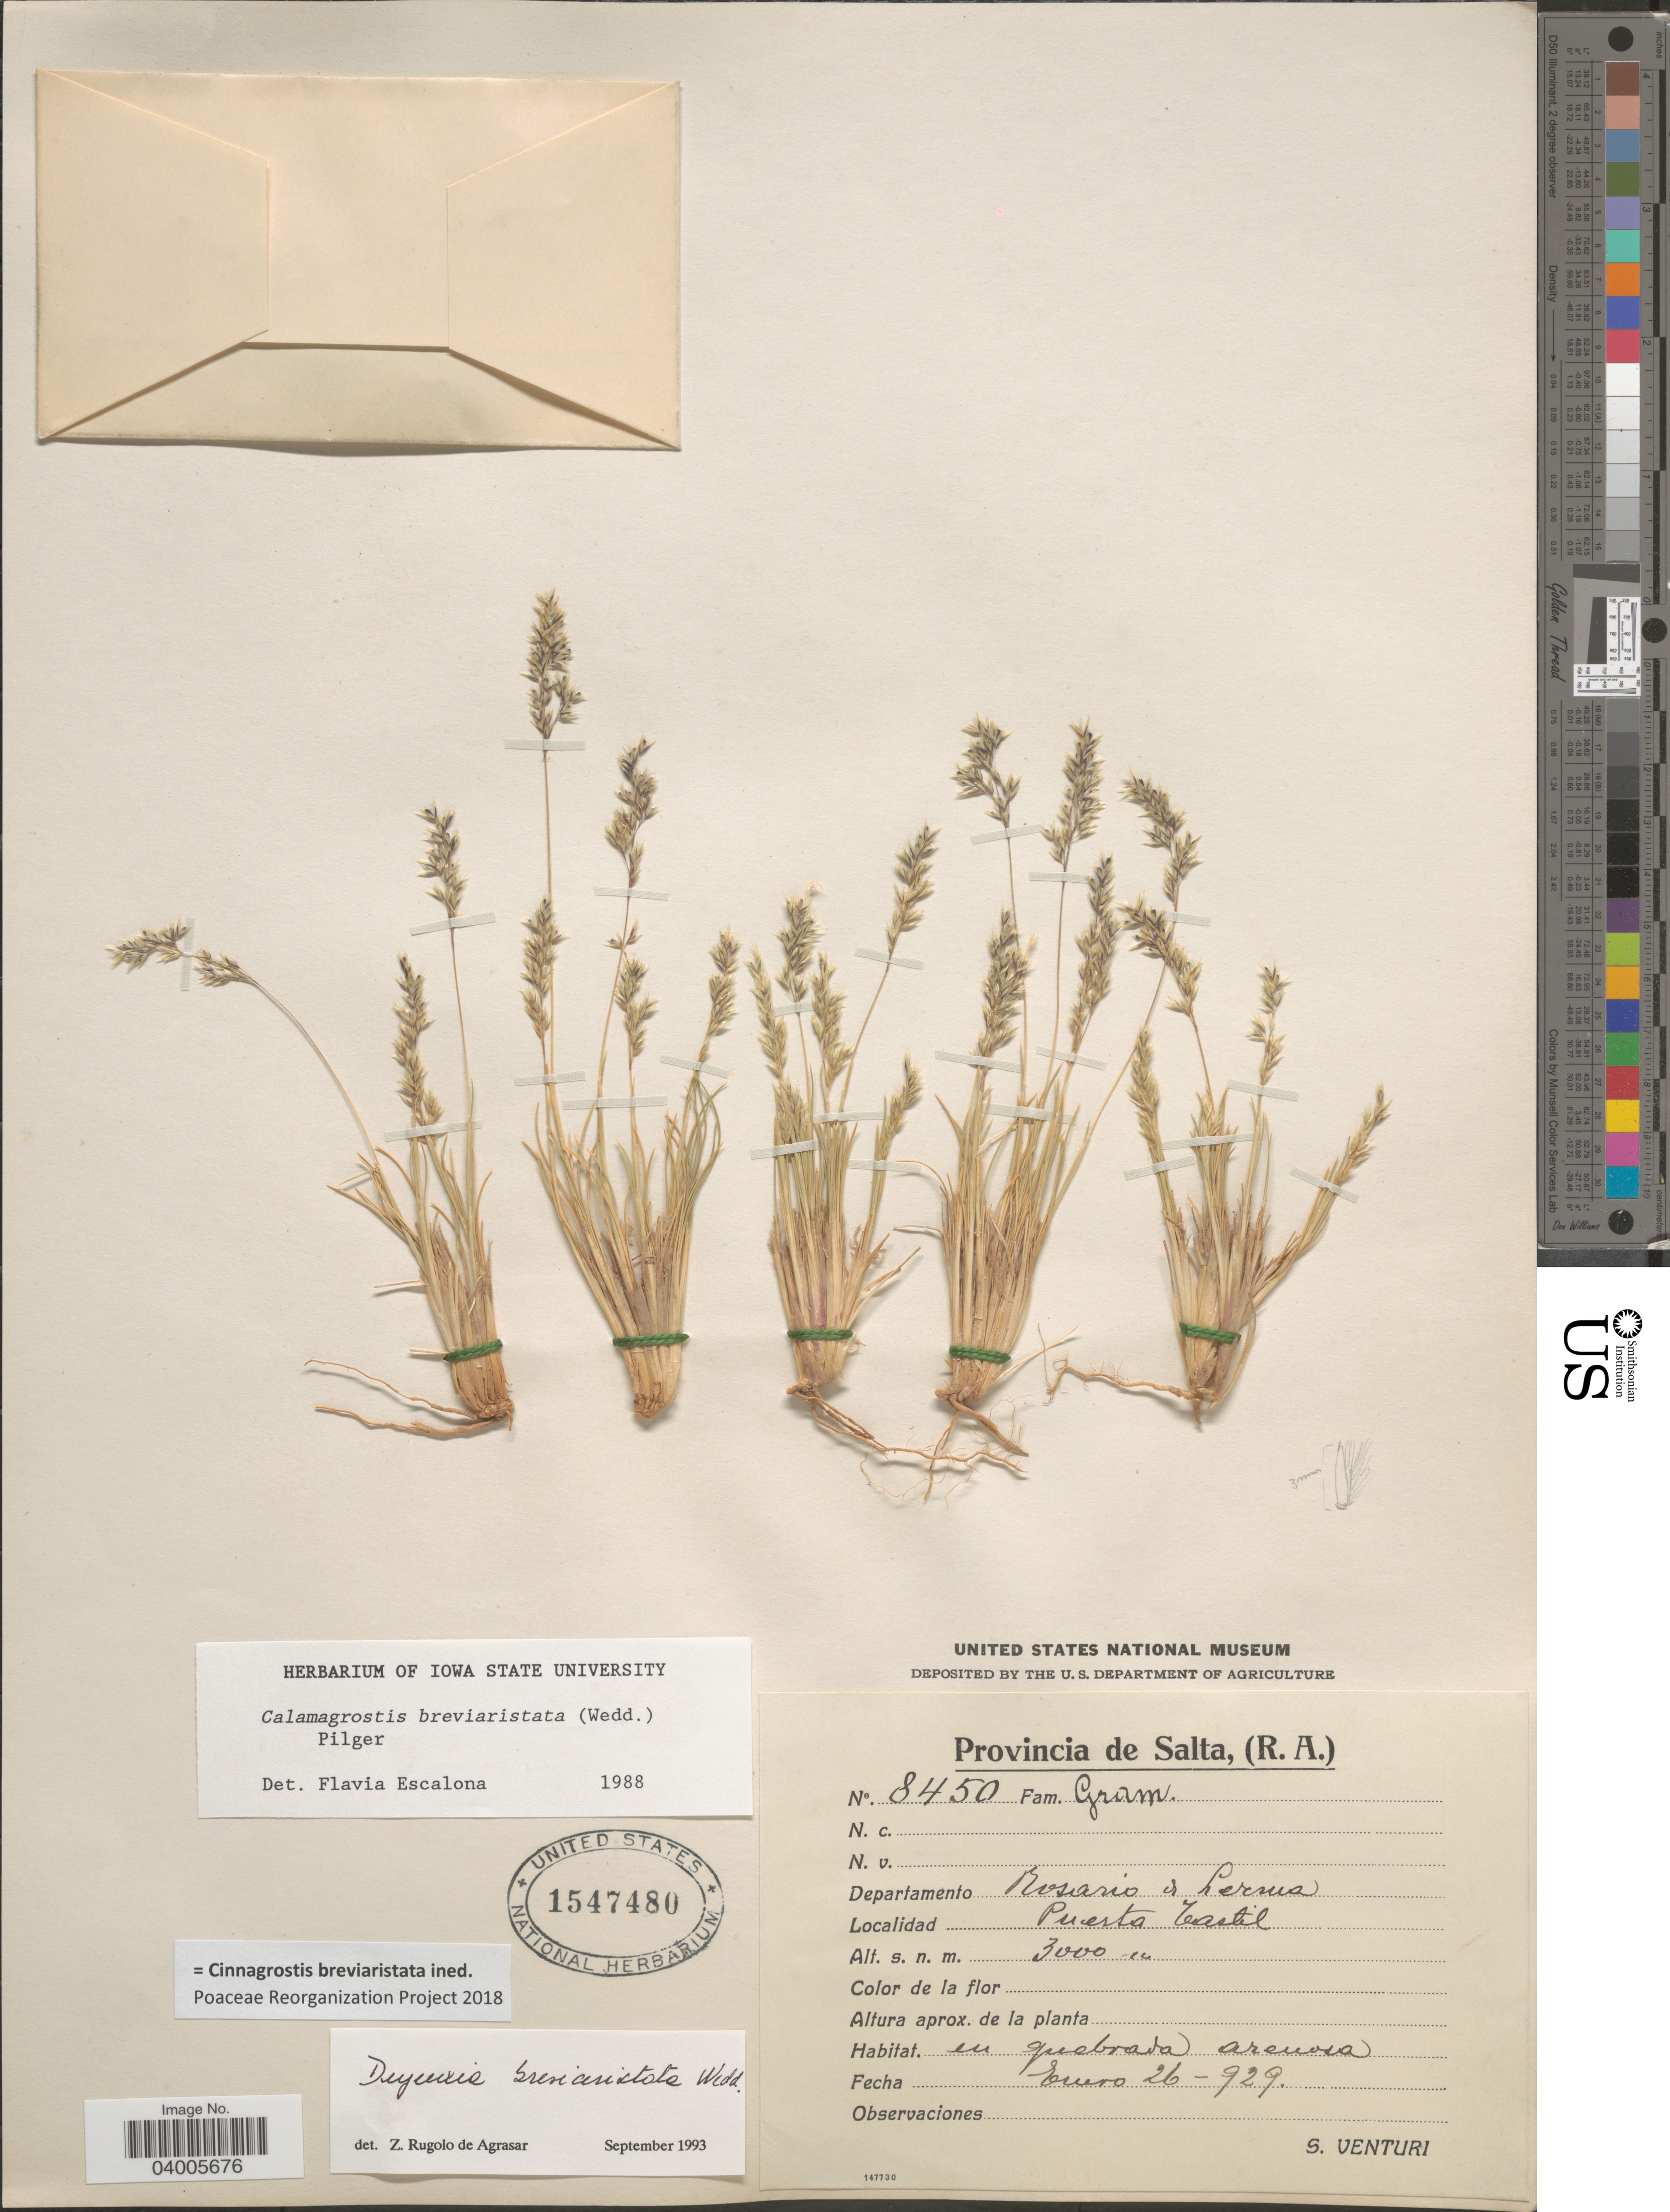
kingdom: Plantae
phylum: Tracheophyta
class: Liliopsida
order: Poales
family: Poaceae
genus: Cinnagrostis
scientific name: Cinnagrostis breviaristata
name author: (Wedd.) P.M. Peterson et al.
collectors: S. Venturi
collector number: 8450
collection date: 1929-01-26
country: Argentina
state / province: Salta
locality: Departamento Rosario de Lerma. Puerta Tastil. En quebrada arenosa.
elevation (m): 3000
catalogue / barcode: US 1547480